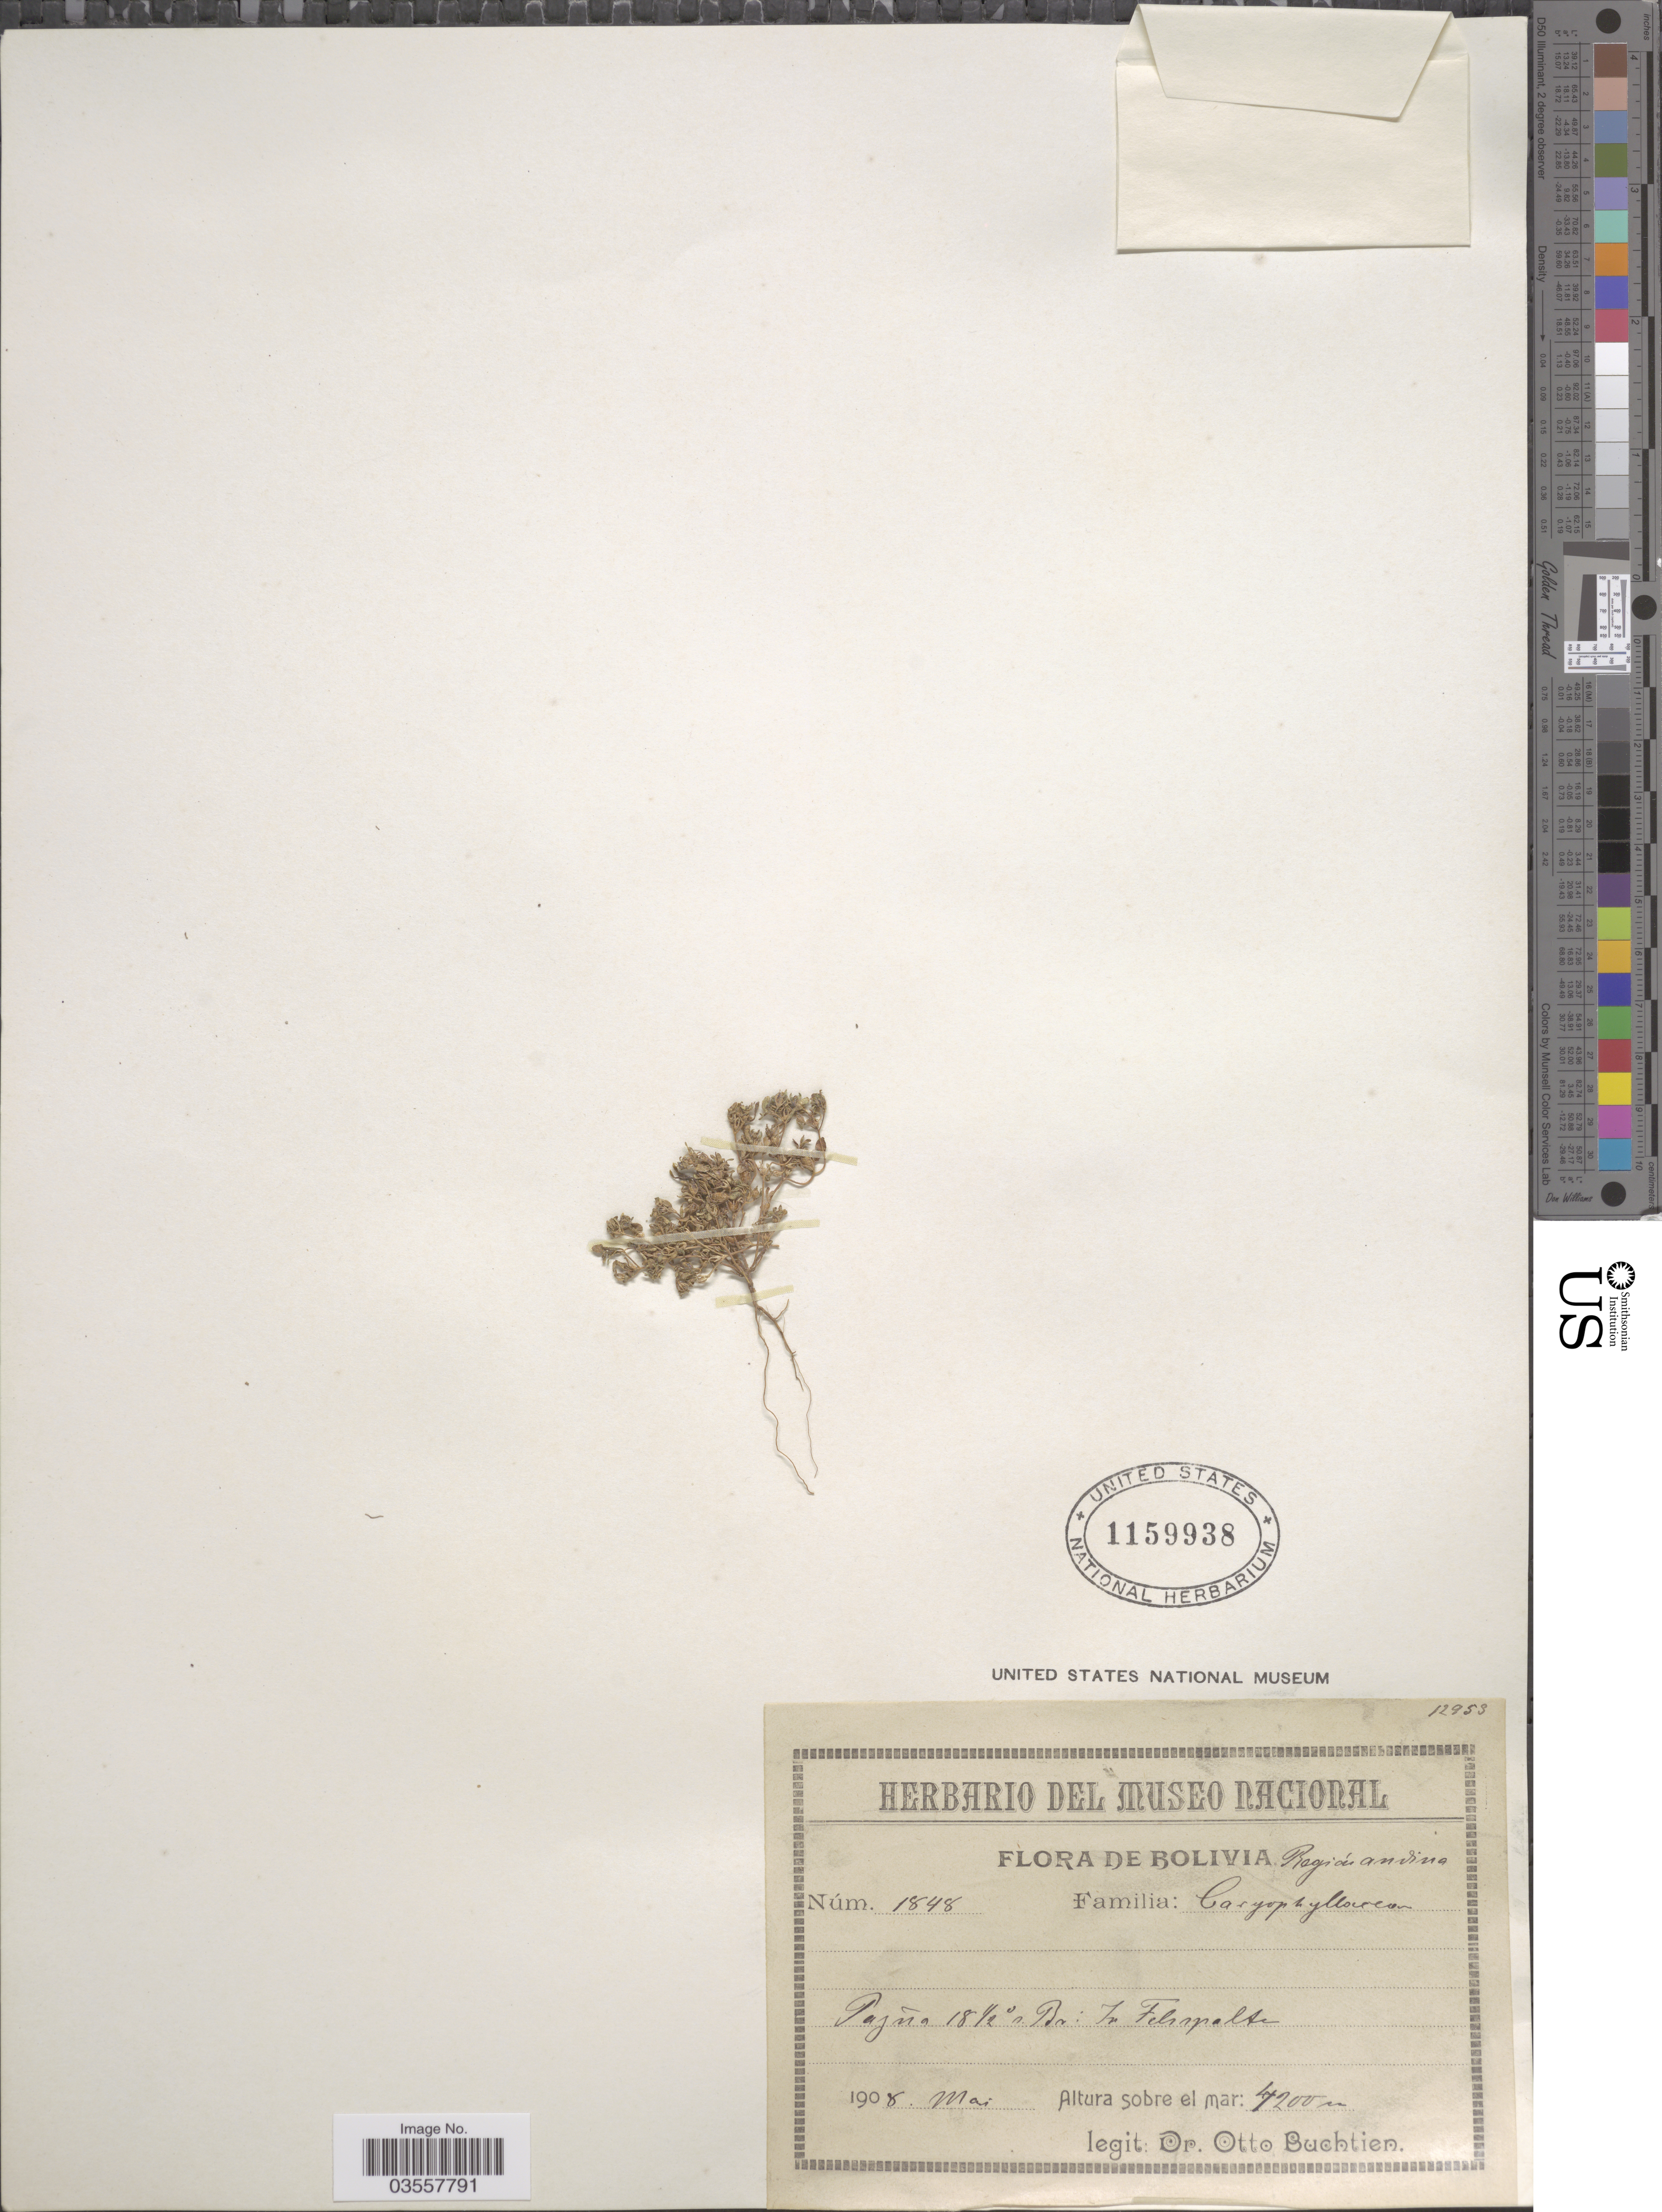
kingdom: Plantae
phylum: Tracheophyta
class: Magnoliopsida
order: Caryophyllales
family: Caryophyllaceae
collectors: O. Buchtien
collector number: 1848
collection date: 1908-05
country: Bolivia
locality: Región andina. Pahua 18½ °s. Br.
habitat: Felsspalte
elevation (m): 4200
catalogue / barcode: US 1159938